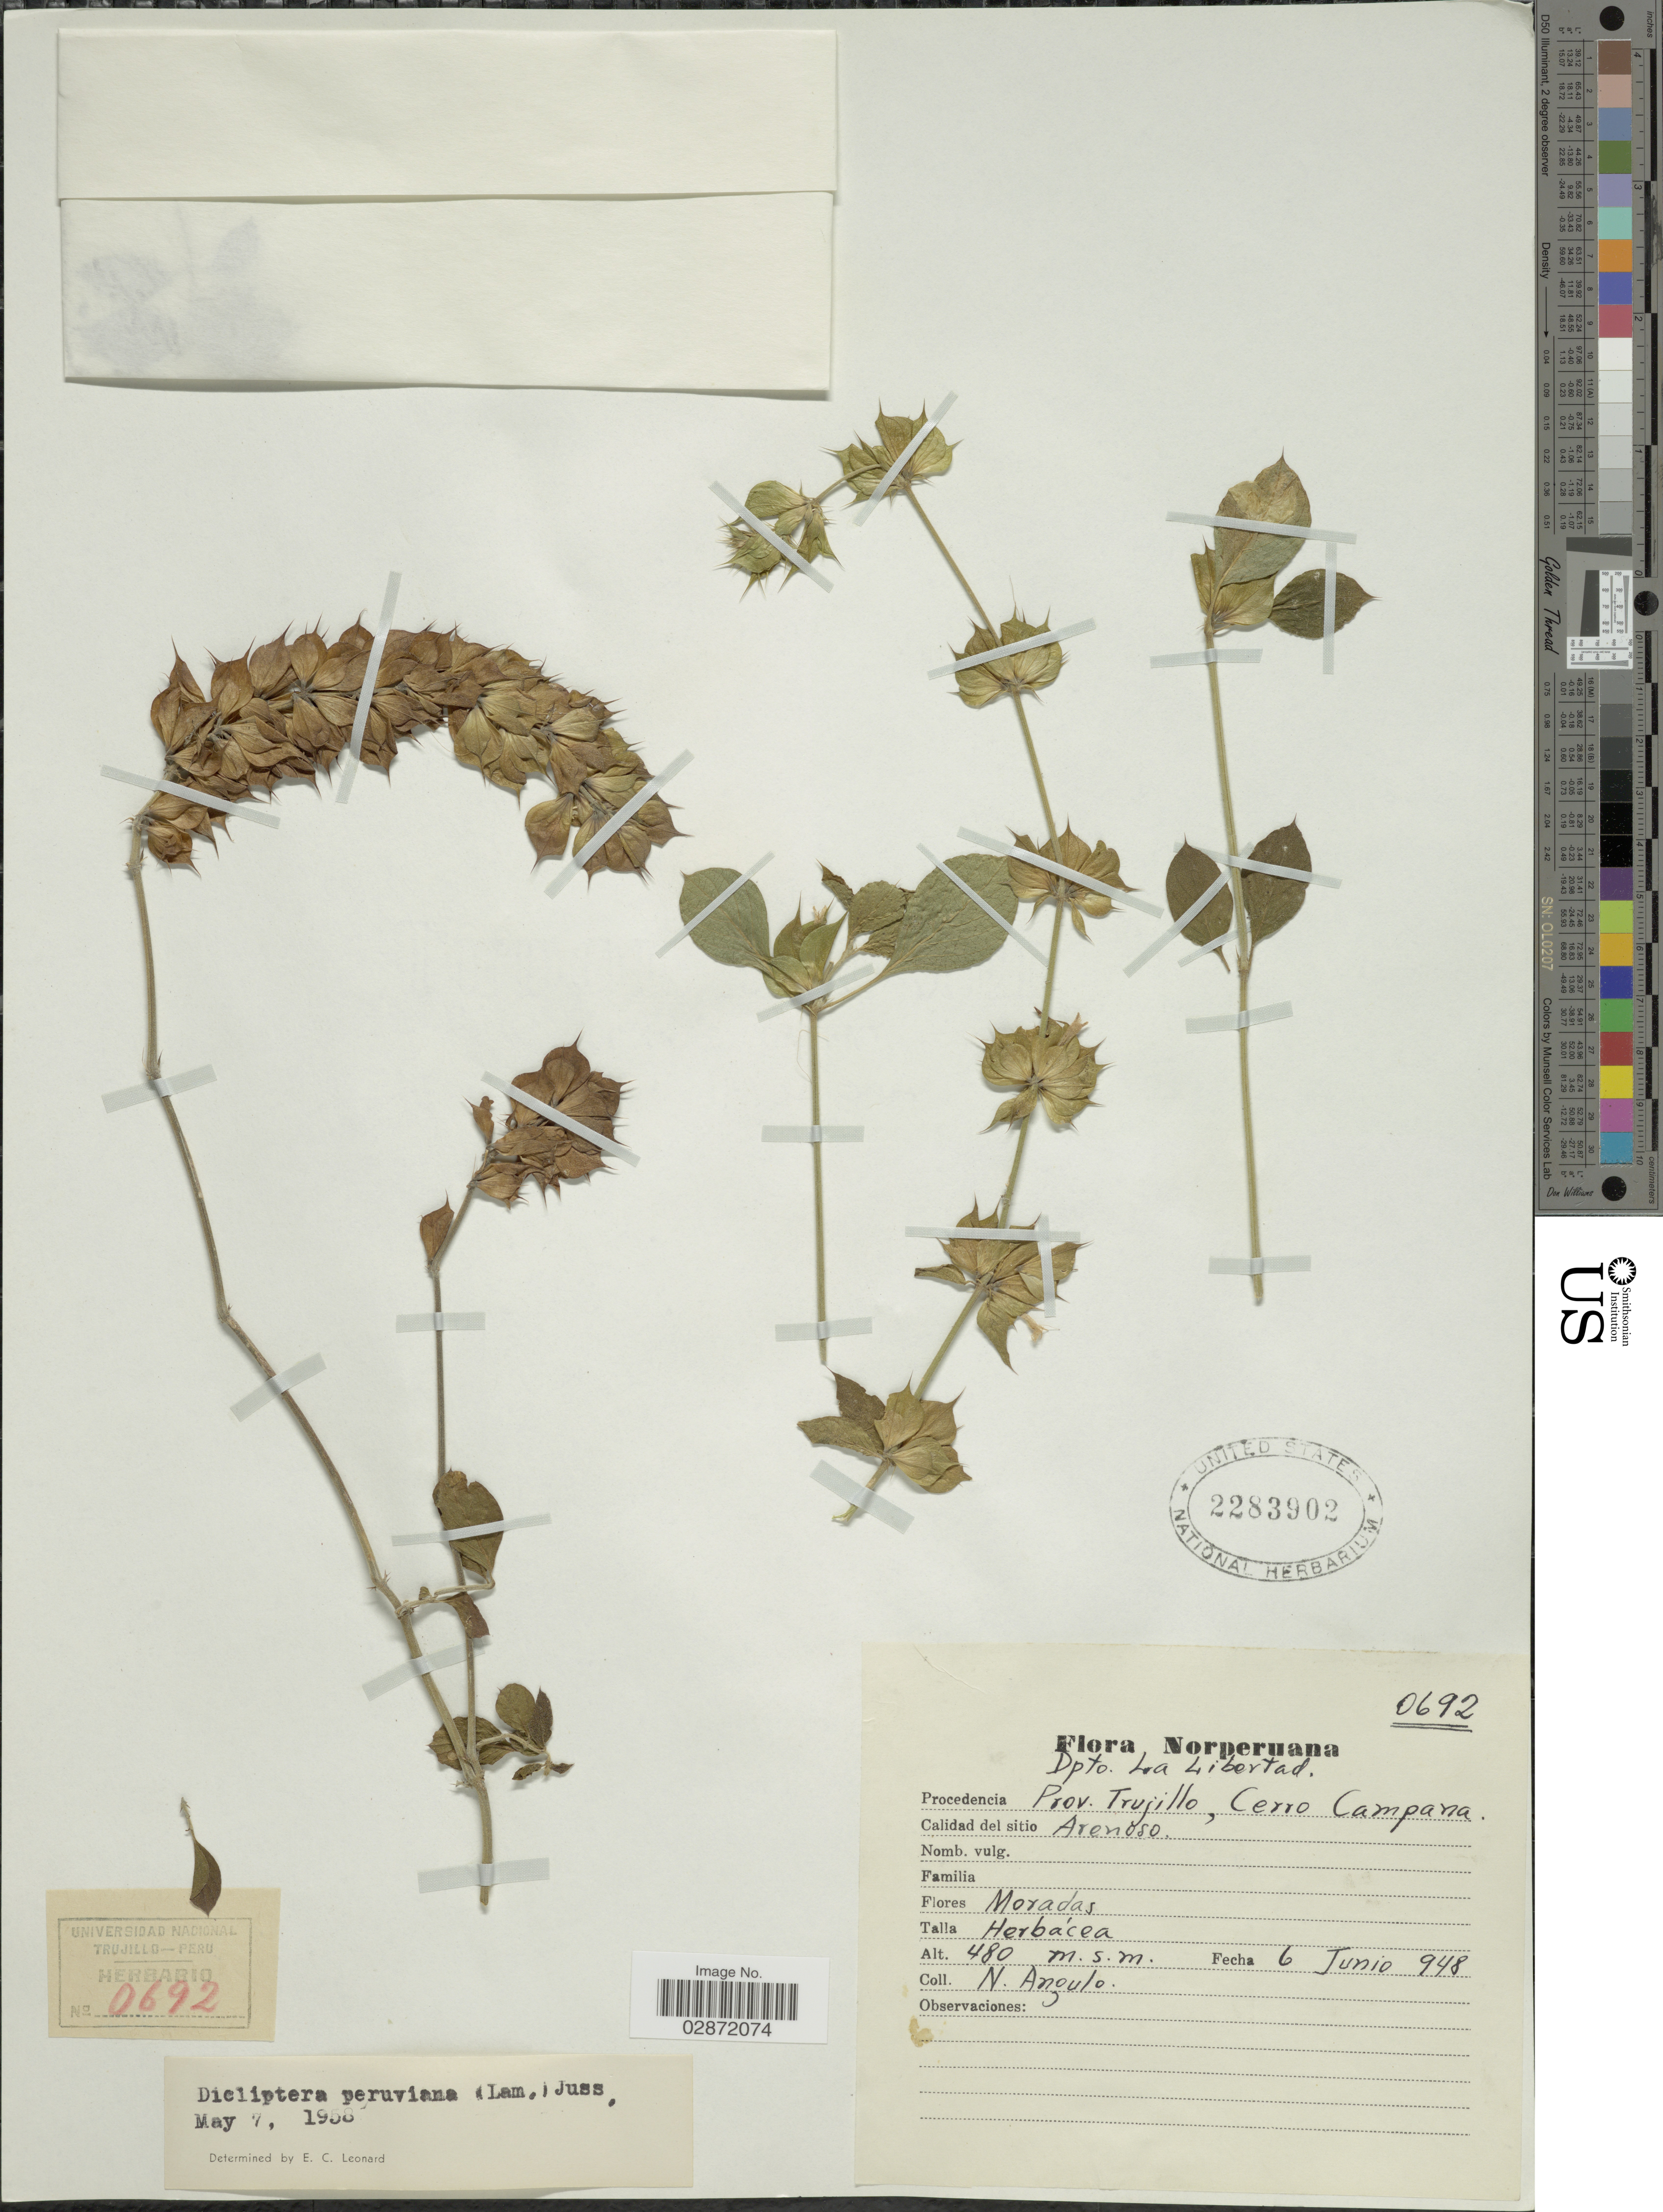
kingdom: Plantae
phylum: Tracheophyta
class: Magnoliopsida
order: Lamiales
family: Acanthaceae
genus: Dicliptera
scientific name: Dicliptera peruviana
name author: (Ruiz & Pav.) Juss.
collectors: N. Angulo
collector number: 0692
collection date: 1948-06-06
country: Peru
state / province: La Libertad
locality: Dpto. La Libertad. Prov. Trujillo, Cerro Campana. Arenoso.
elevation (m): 480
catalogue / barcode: US 2283902